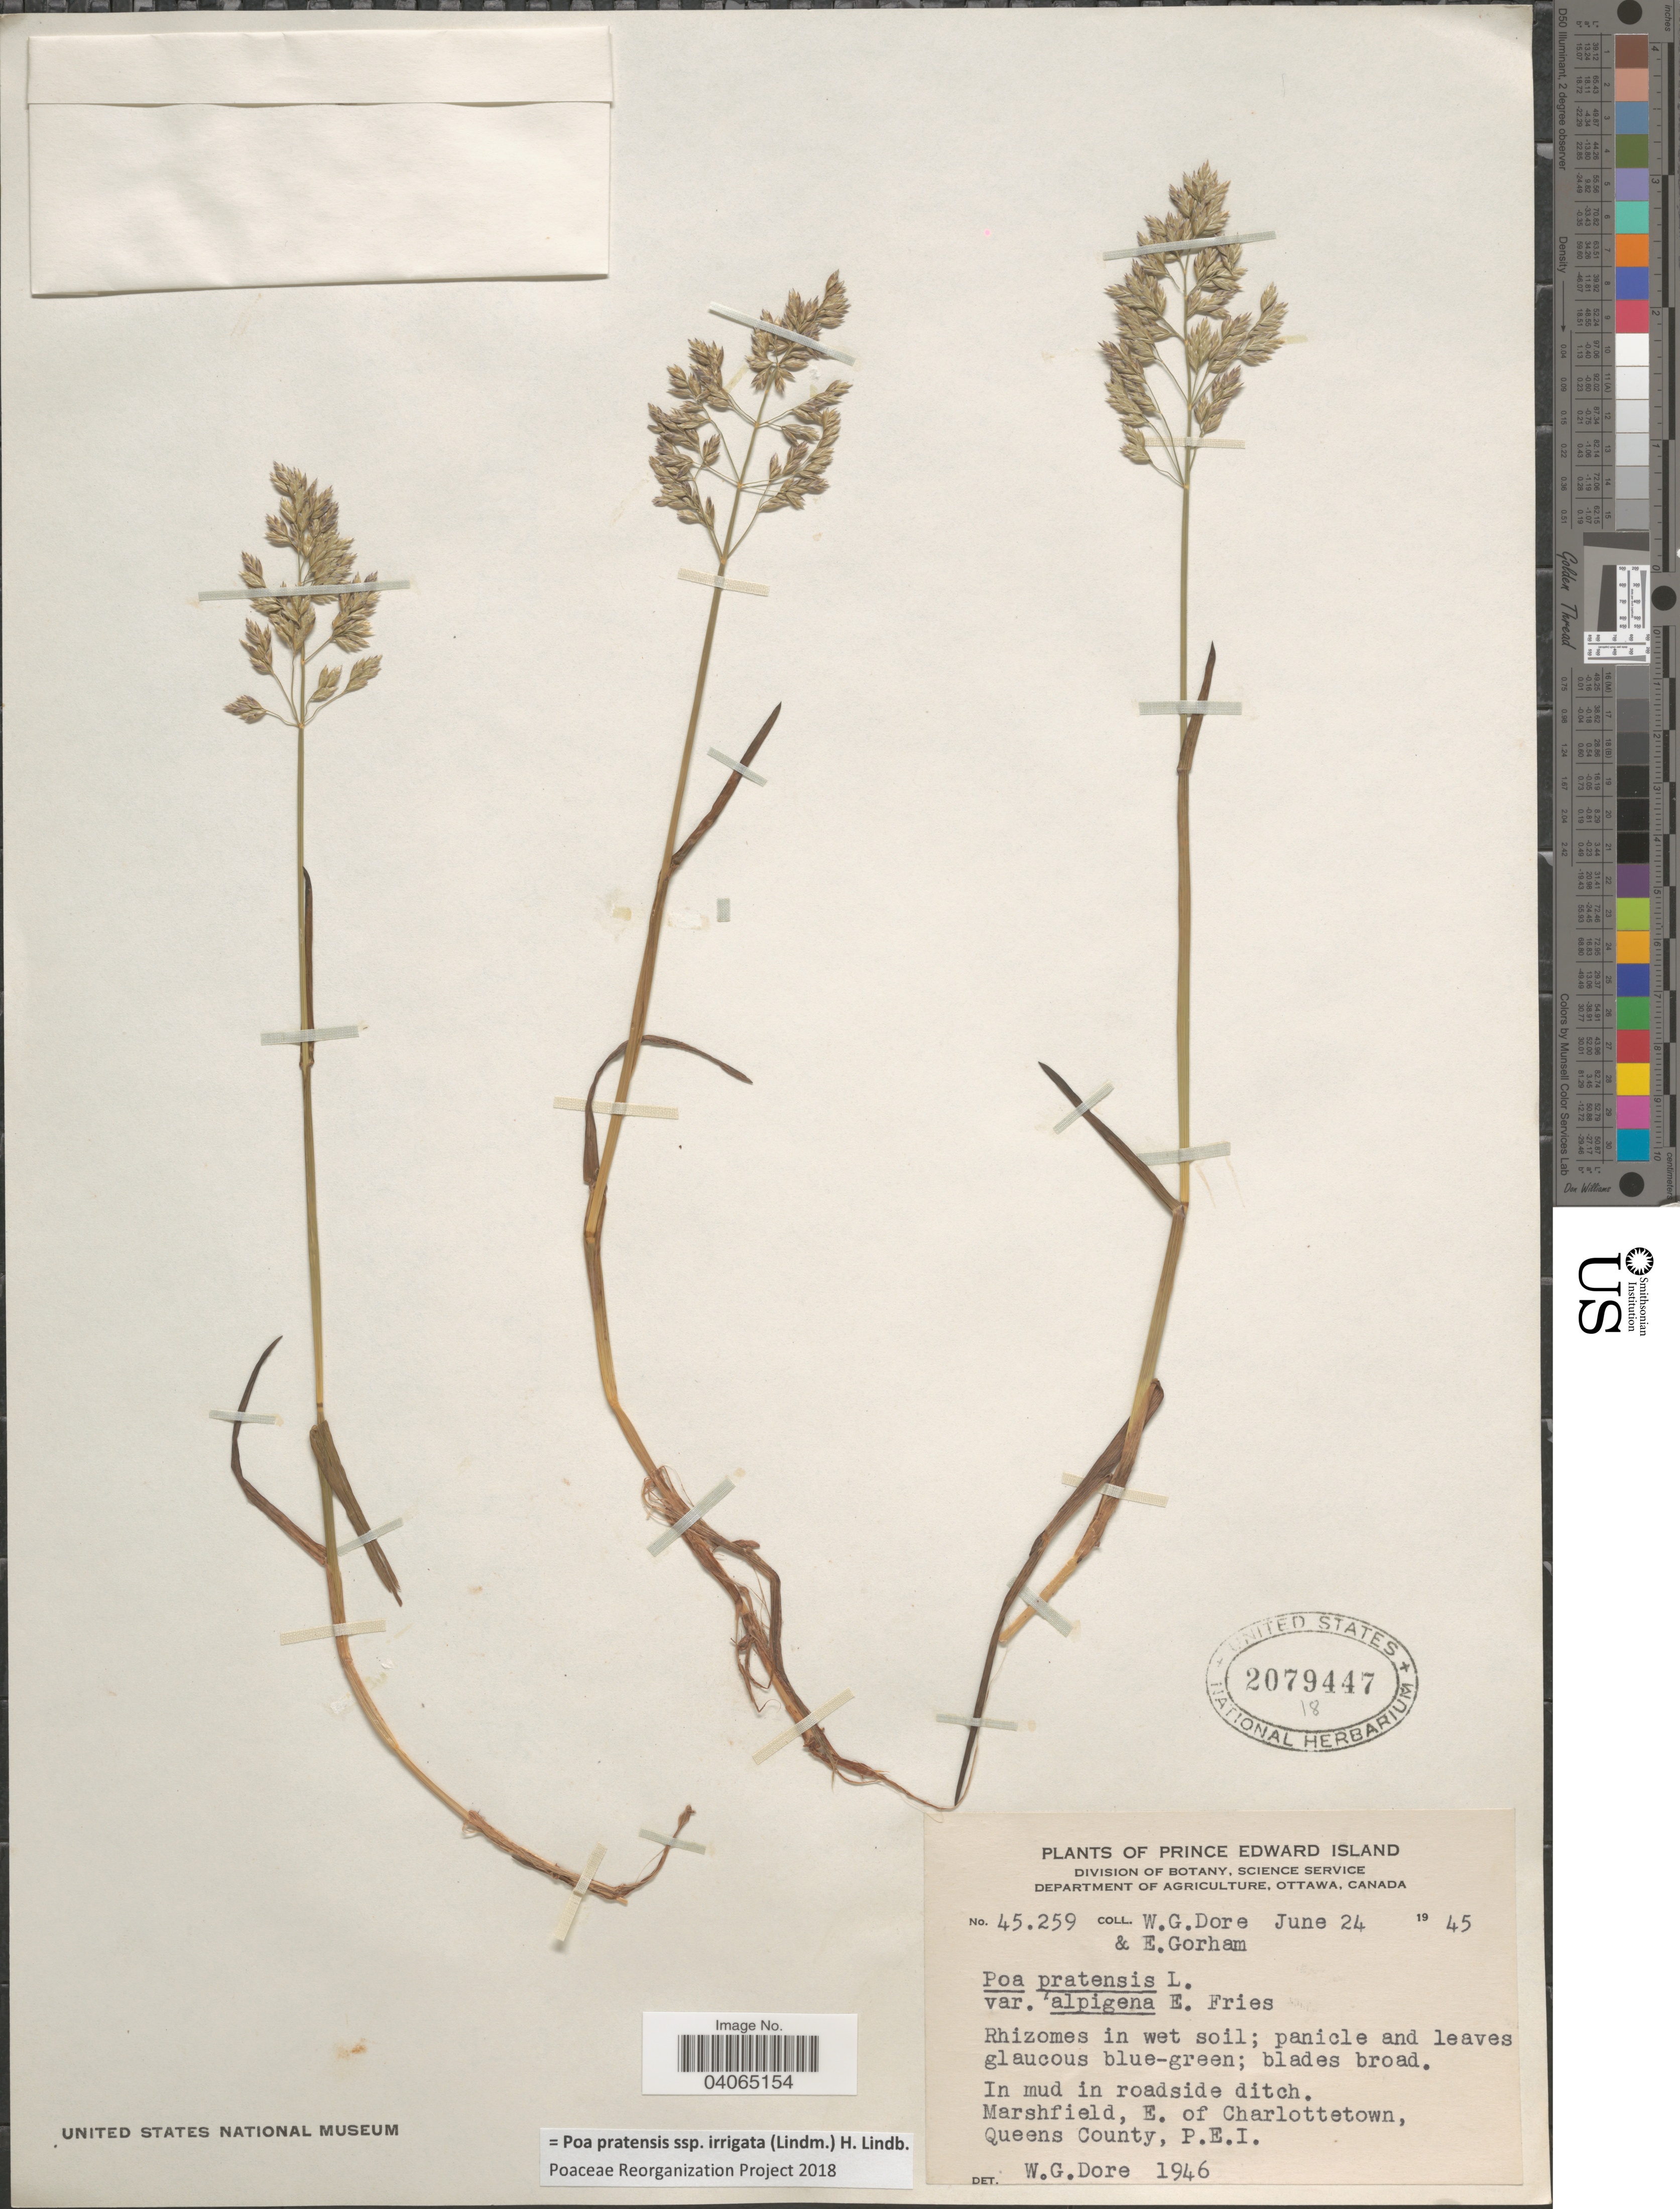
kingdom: Plantae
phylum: Tracheophyta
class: Liliopsida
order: Poales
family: Poaceae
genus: Poa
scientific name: Poa pratensis subsp. irrigata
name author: (Lindm.) H. Lindb.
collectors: W. Dore & E. Gorham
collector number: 45.259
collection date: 1945-06-24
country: Canada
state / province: Prince Edward Island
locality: In mud in roadside ditch. Marshfield, E. of Charlottetown. Queens County.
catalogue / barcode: US 2079447